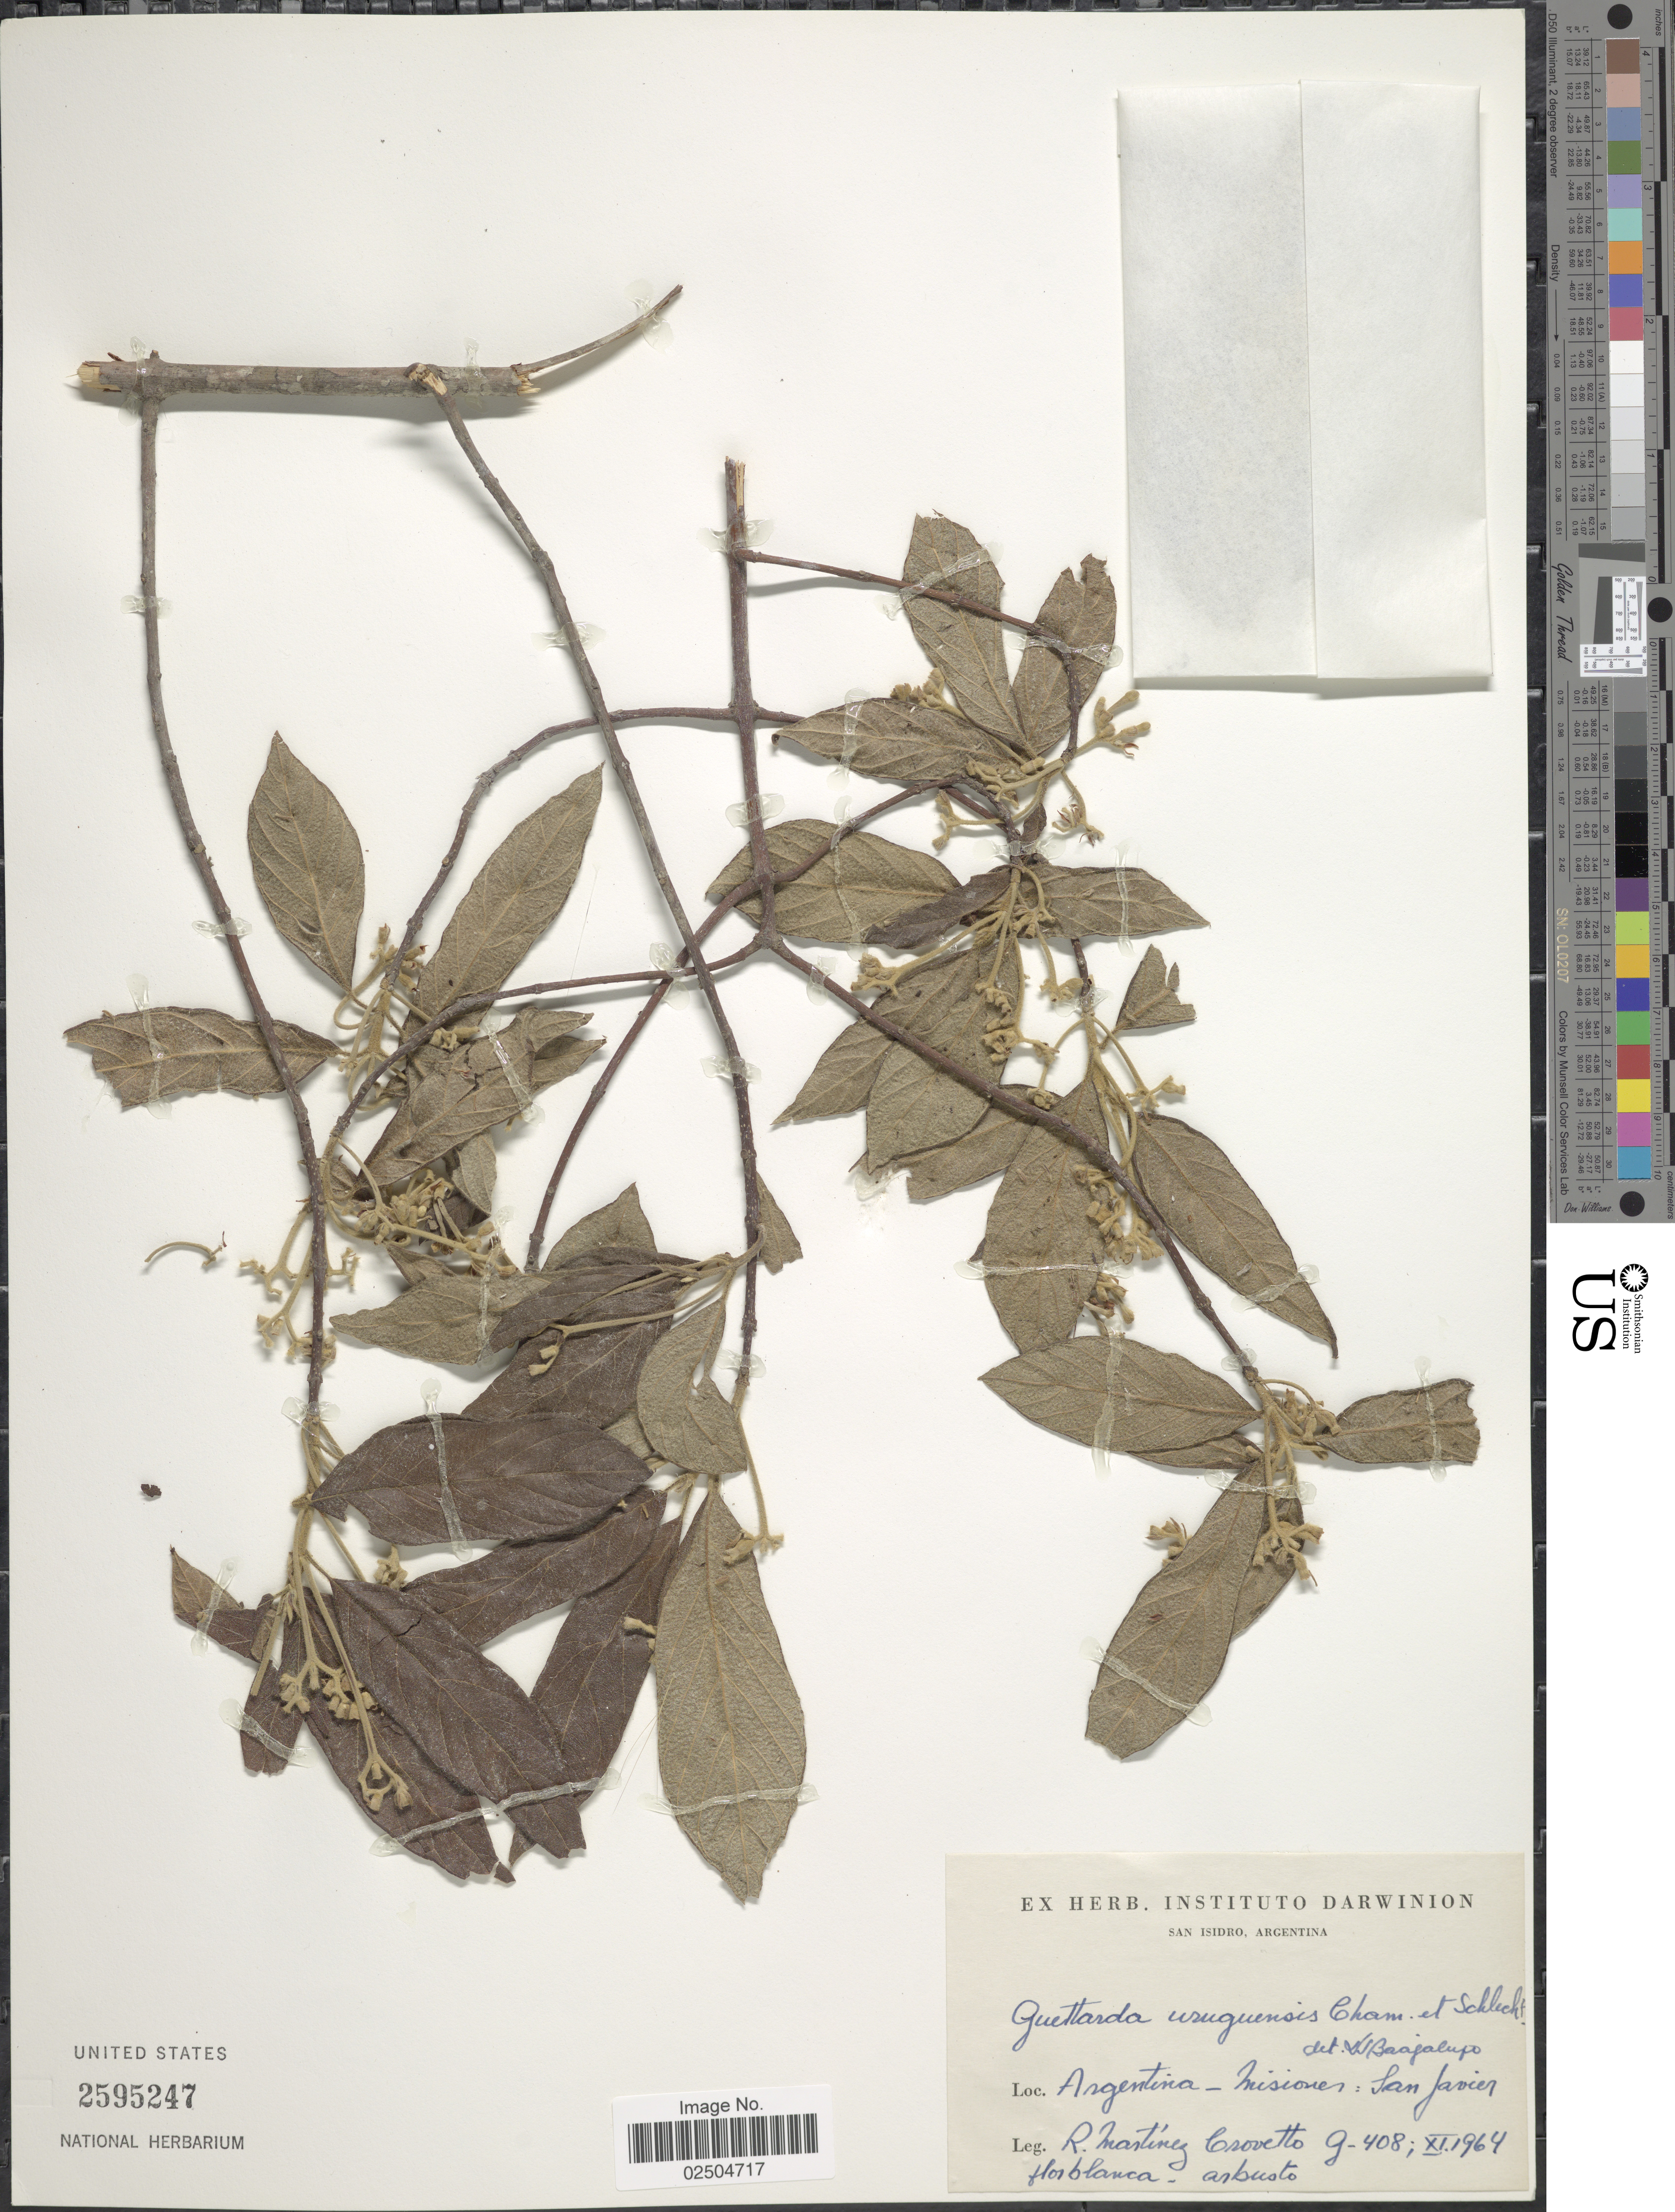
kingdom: Plantae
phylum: Tracheophyta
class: Magnoliopsida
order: Gentianales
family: Rubiaceae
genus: Guettarda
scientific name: Guettarda uruguensis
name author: Cham. & Schltdl.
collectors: R. Martinez Crovetto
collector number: G-408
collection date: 1964-11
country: Argentina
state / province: Misiones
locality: Argentina, Misiones: San Javier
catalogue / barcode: US 2595247